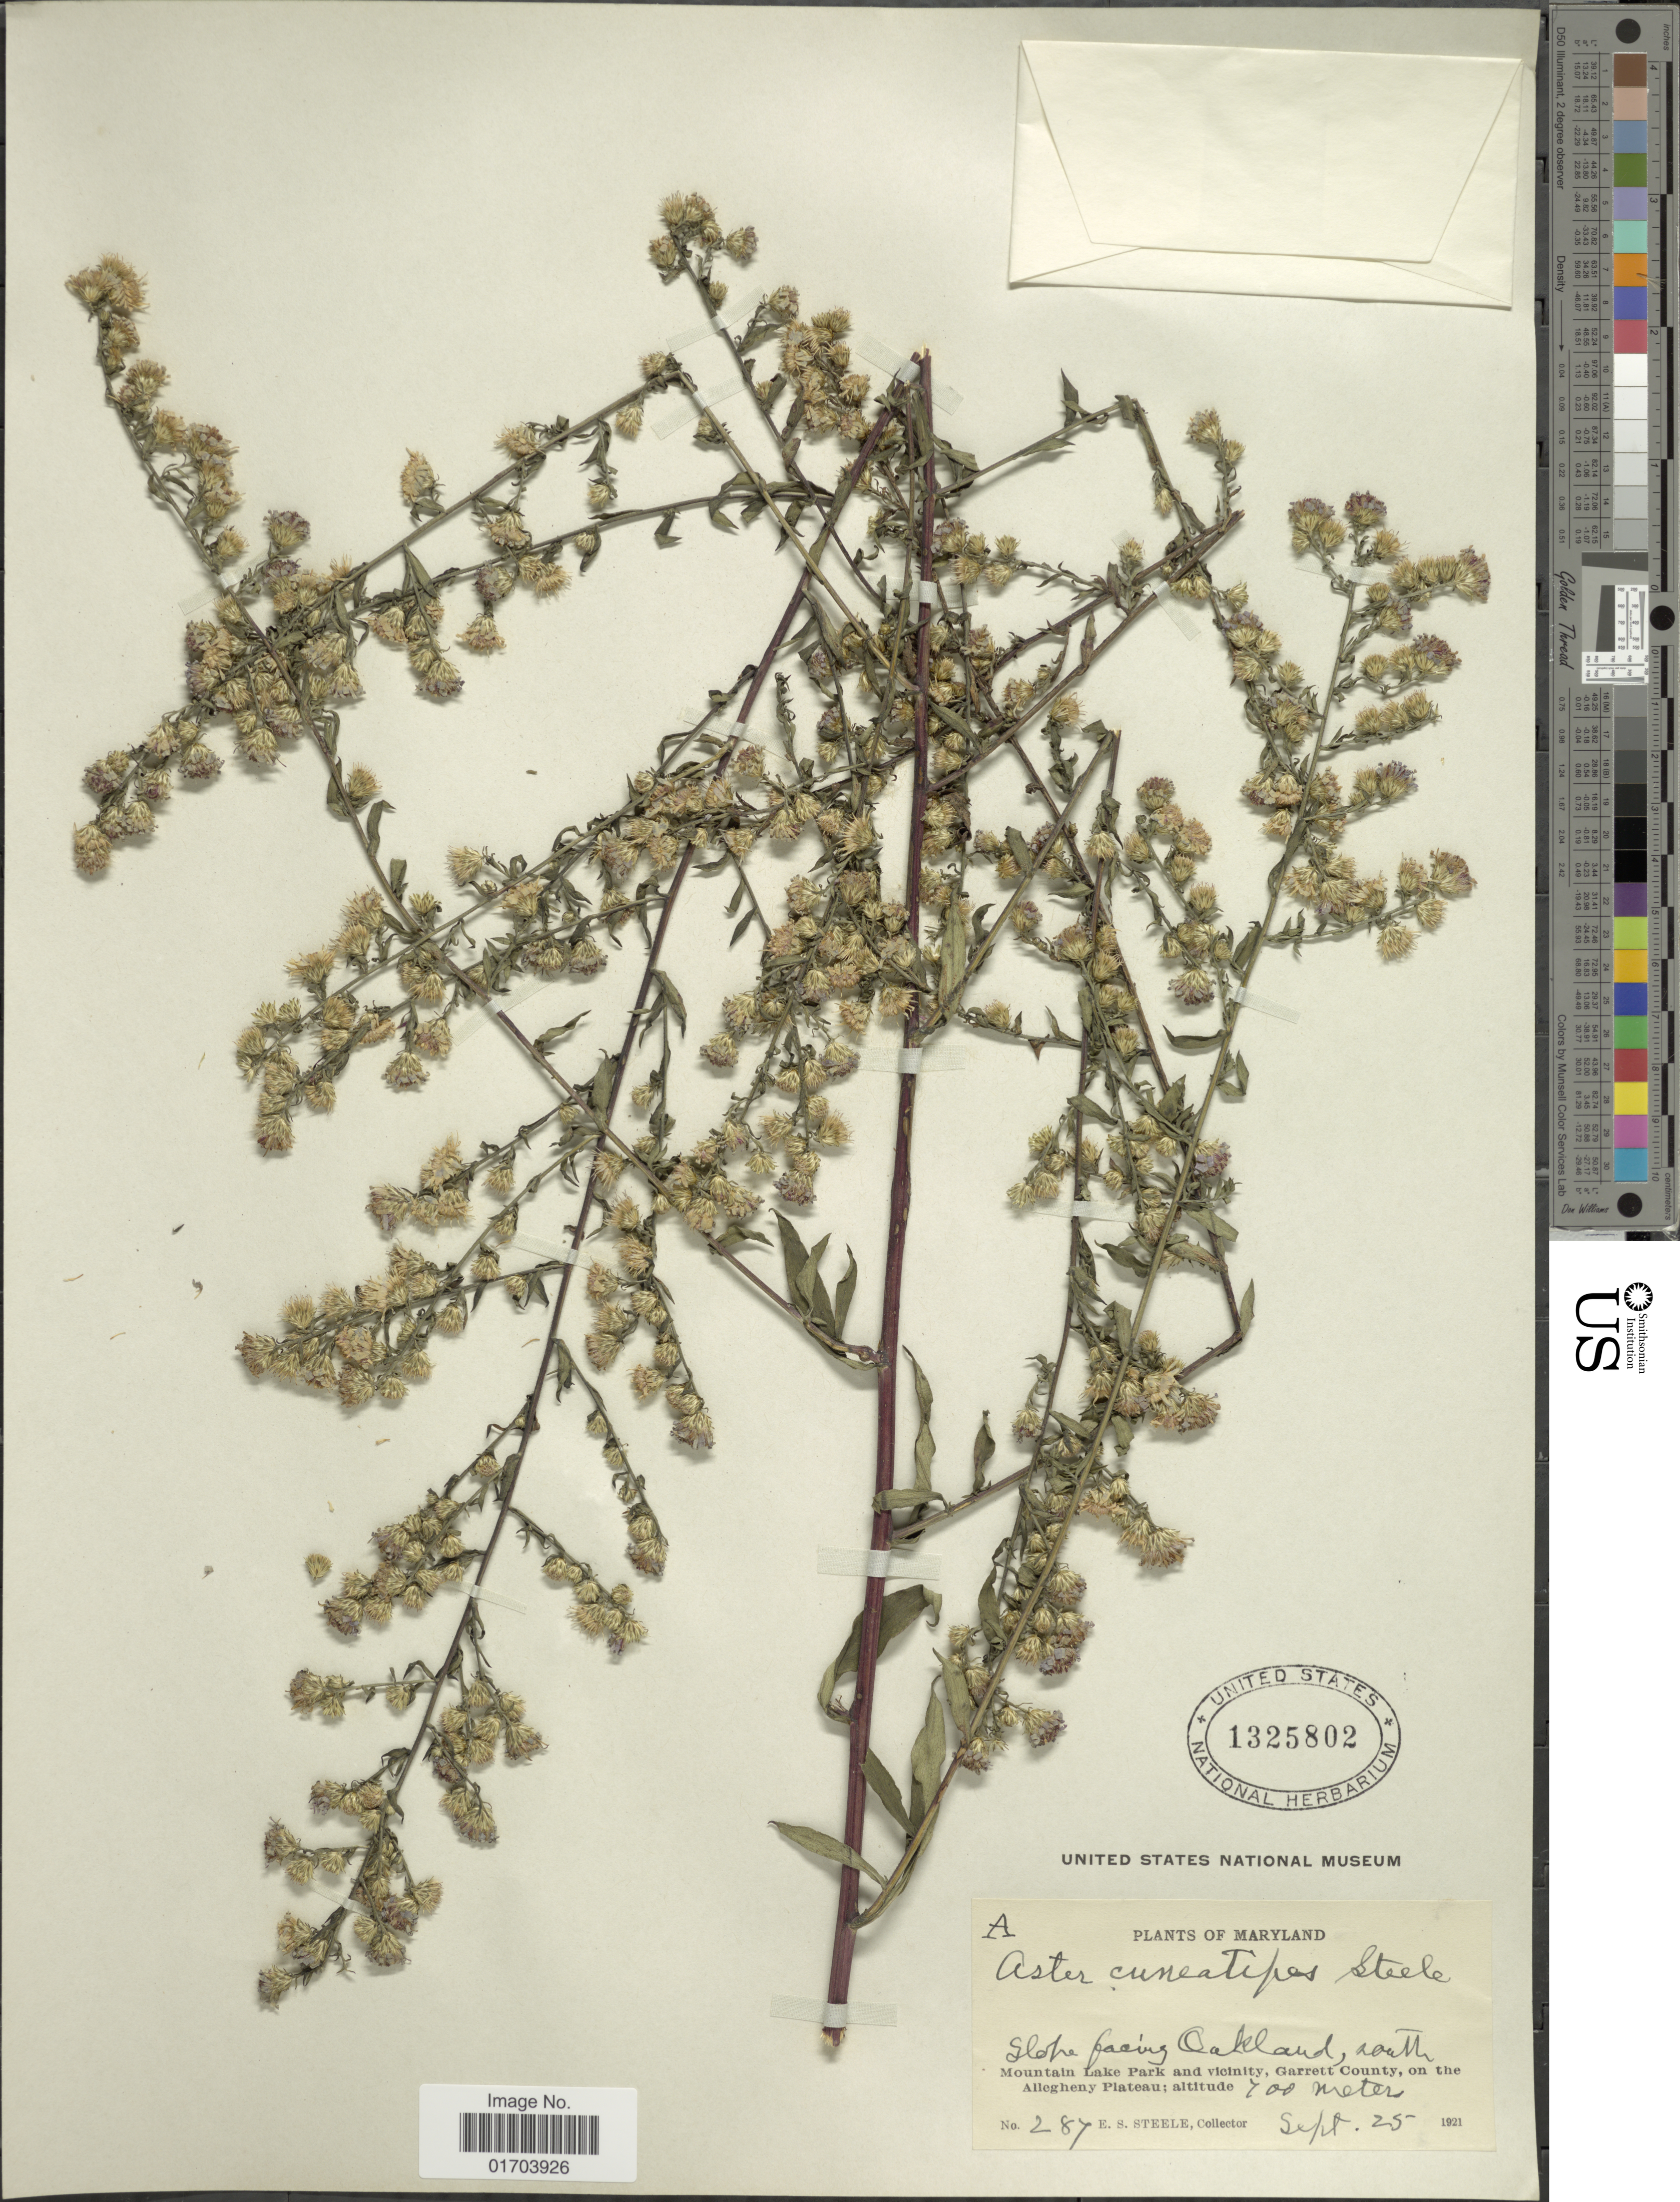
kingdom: Plantae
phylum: Tracheophyta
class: Magnoliopsida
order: Asterales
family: Asteraceae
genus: Aster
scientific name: Aster cuncatipes E.S. Steele sp. nov. ined.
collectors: E. Steele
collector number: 287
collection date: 1921-09-25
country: United States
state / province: Maryland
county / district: Garrett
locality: Slope facing Oakland, south, Mountain Lake Park and vicinity, Garrett County, on the Allegheny Plateau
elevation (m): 700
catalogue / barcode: US 1325802